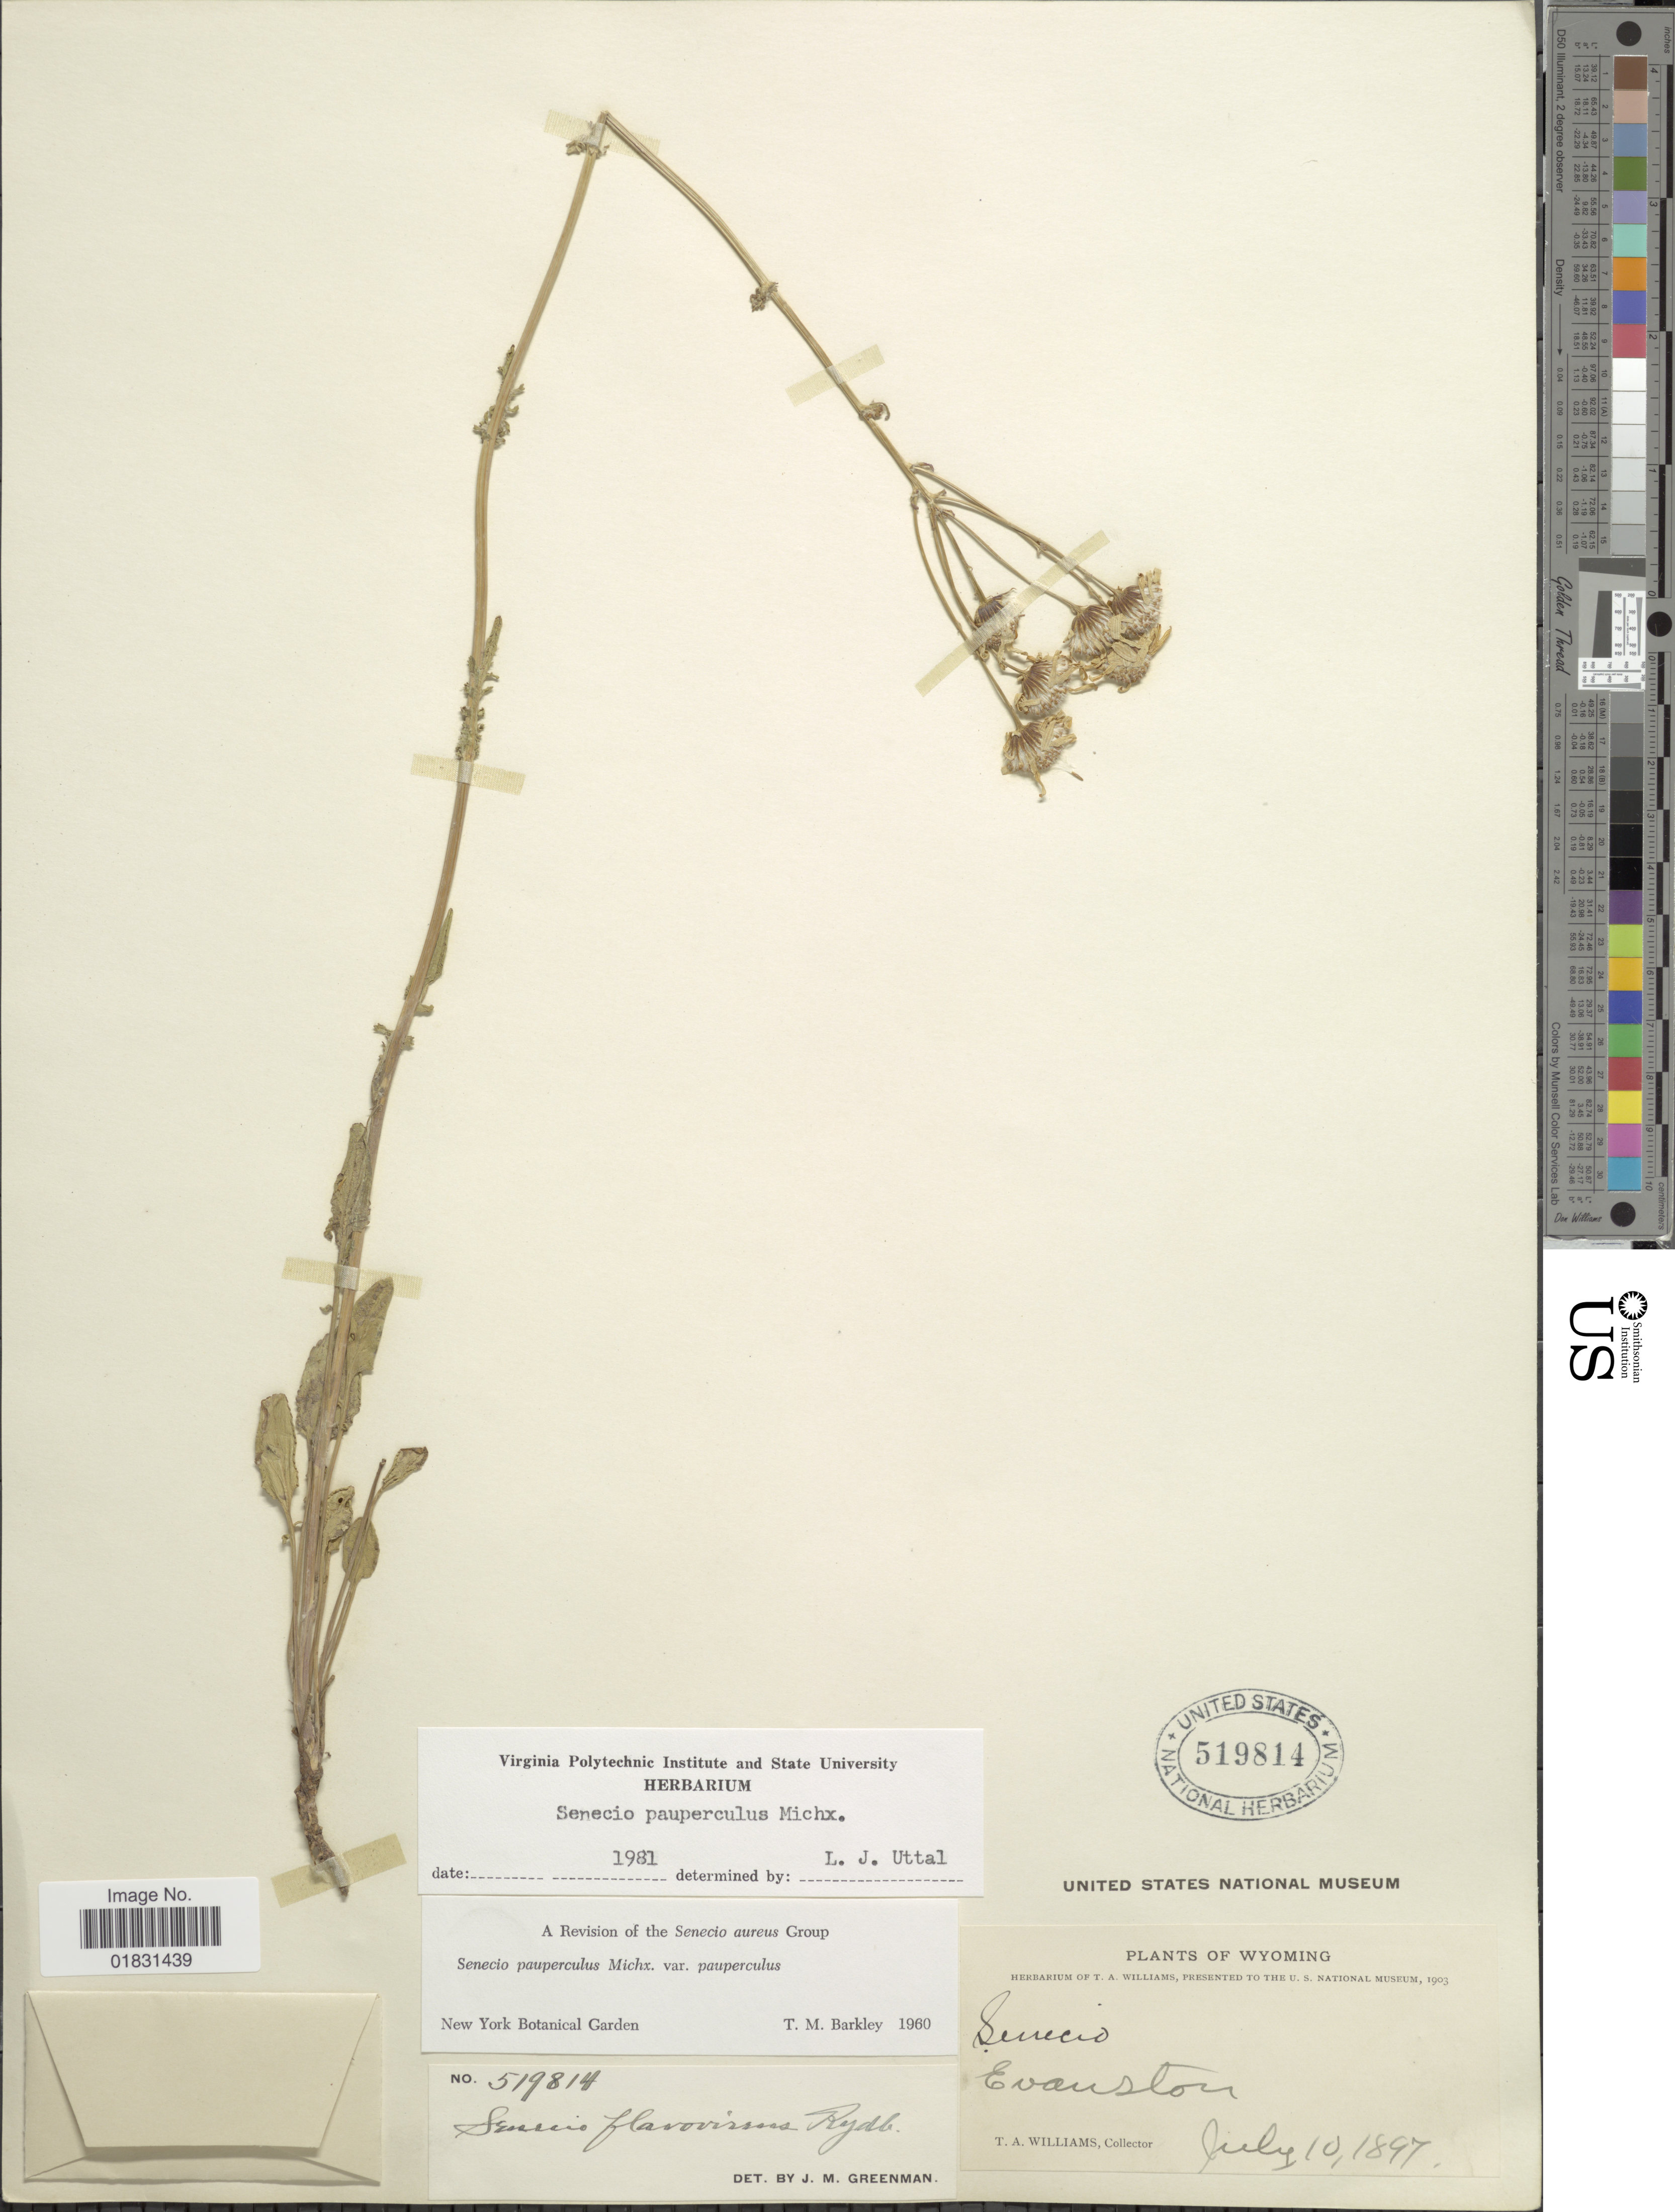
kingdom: Plantae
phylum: Tracheophyta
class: Magnoliopsida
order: Asterales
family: Asteraceae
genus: Packera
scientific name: Packera paupercula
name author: (Michx.) Á. Löve & D. Löve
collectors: T. A. Williams (herbarium)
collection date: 1897-07-10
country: United States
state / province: Wyoming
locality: Evanston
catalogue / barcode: US 519814